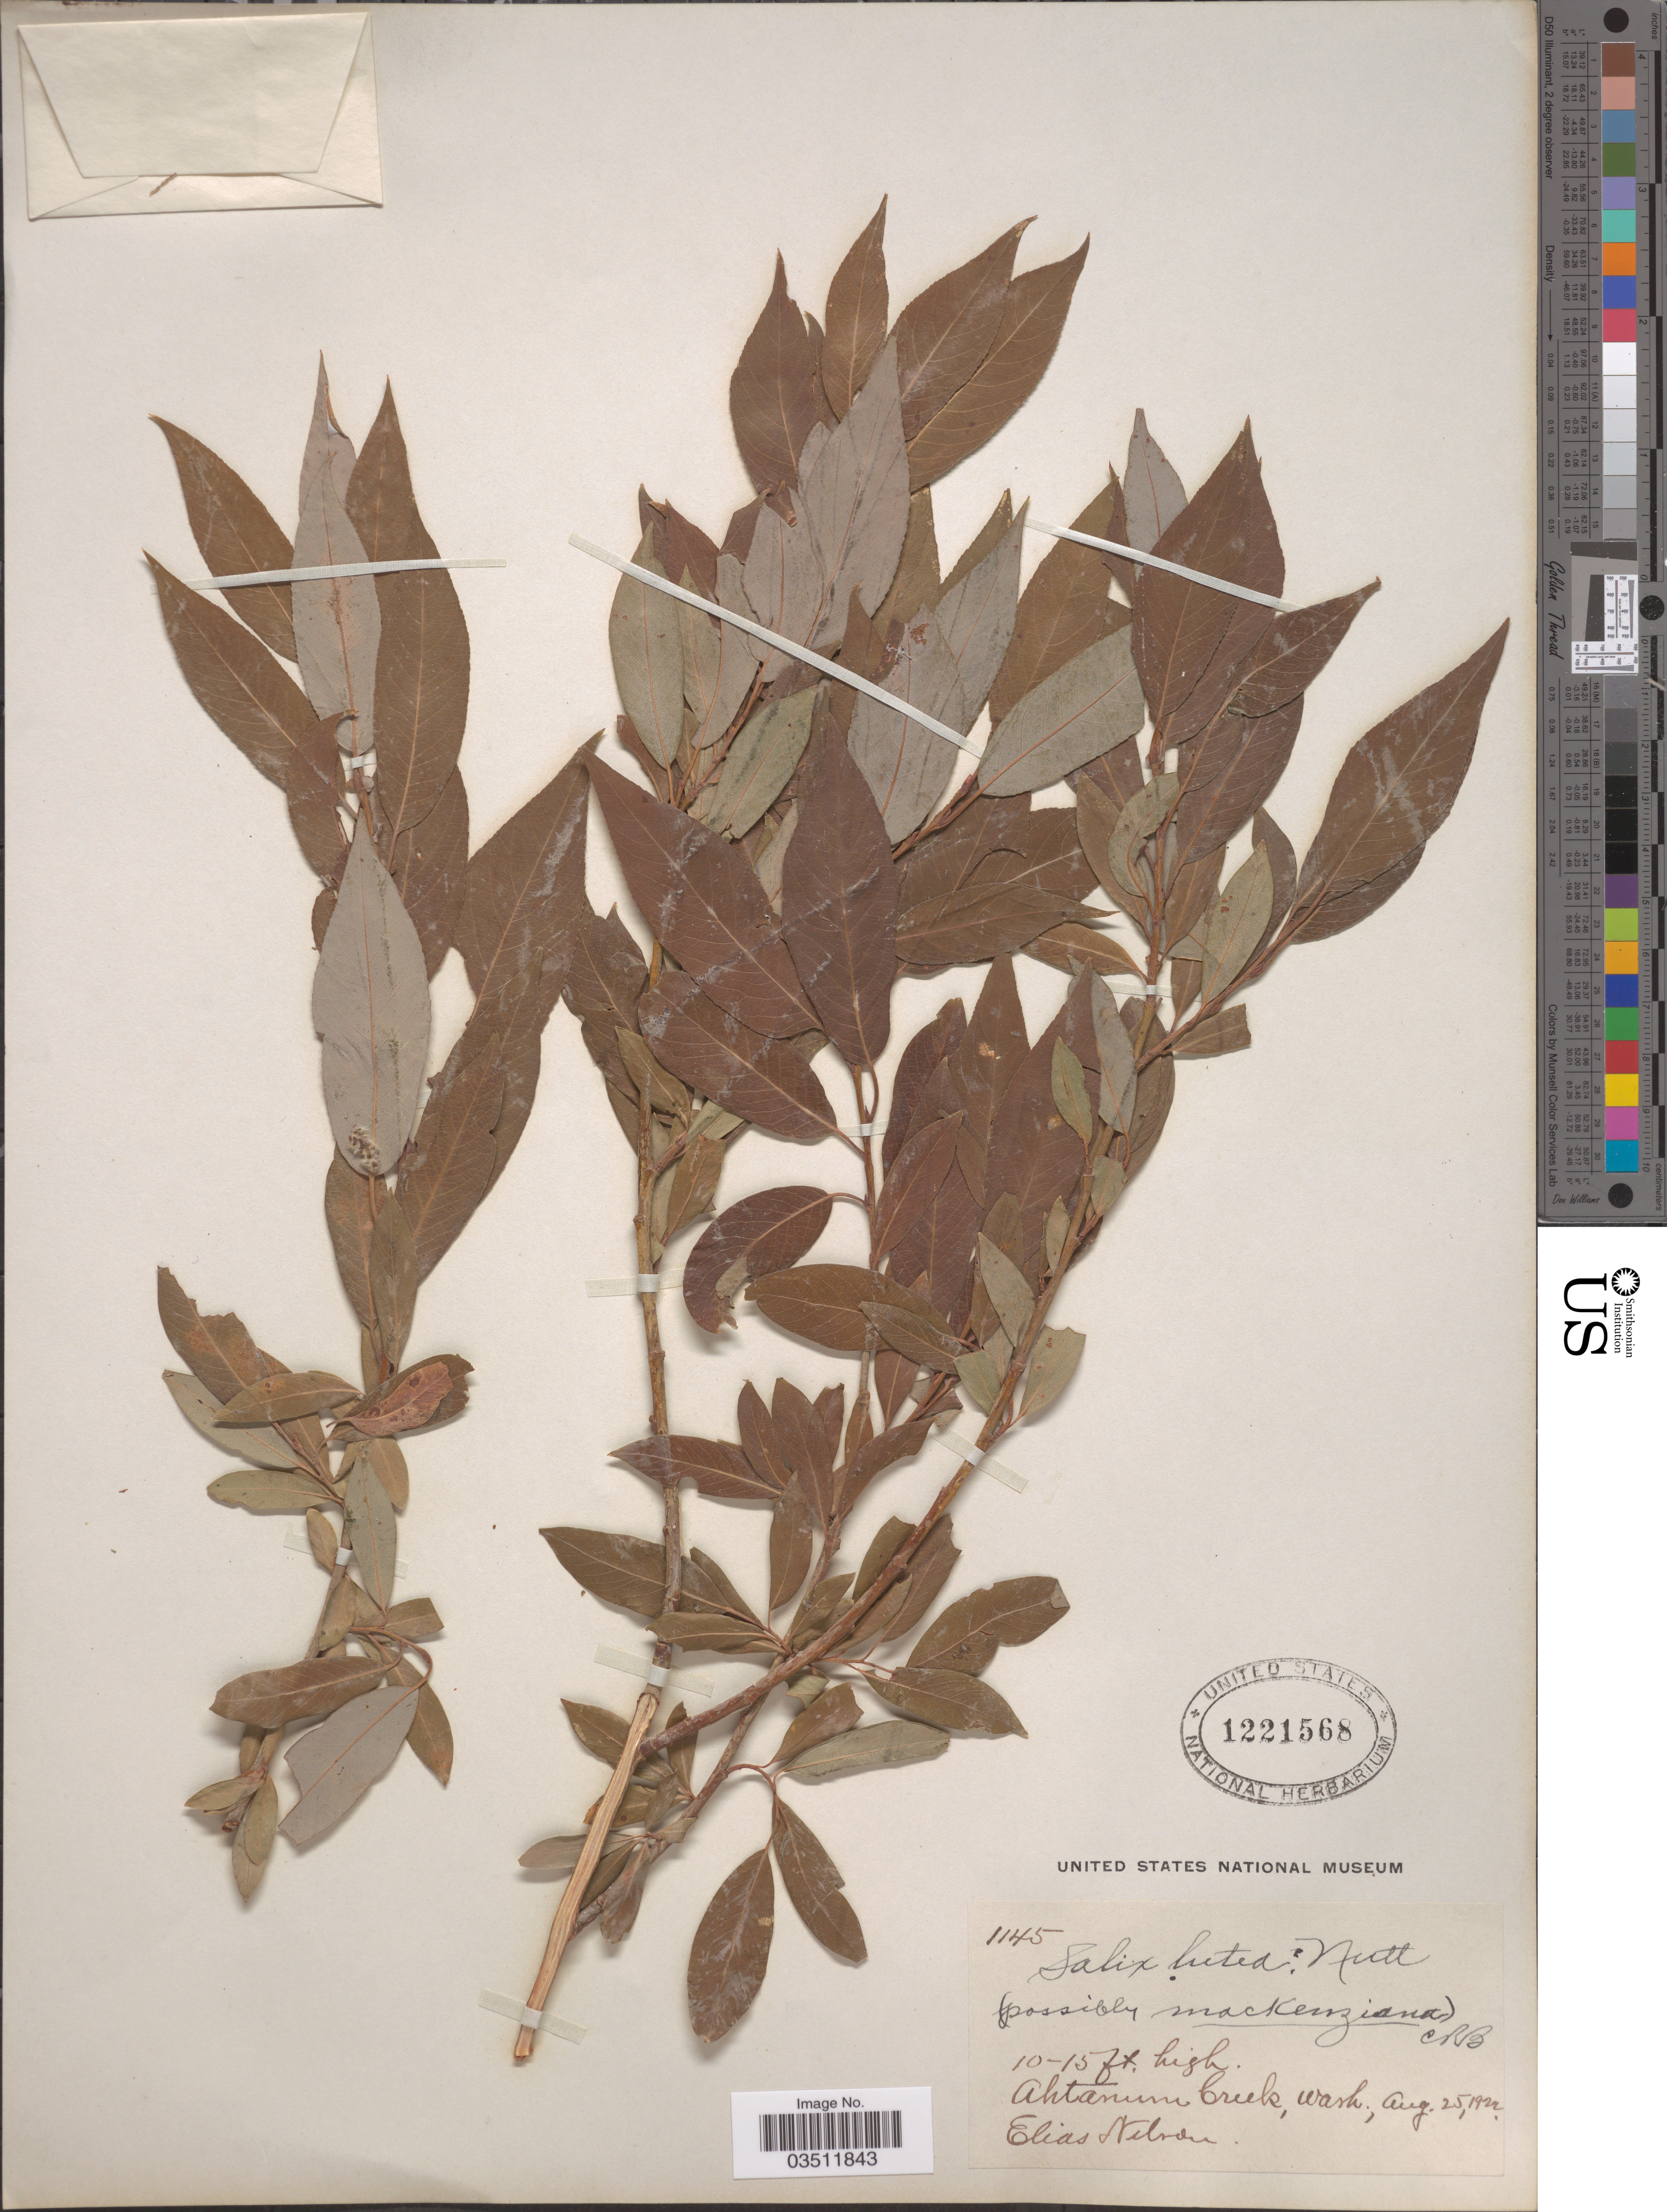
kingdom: Plantae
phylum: Tracheophyta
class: Magnoliopsida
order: Malpighiales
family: Salicaceae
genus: Salix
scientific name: Salix lutea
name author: Nutt.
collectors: E. Nelson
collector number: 1145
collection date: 1924-08-25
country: United States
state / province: Washington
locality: Ahtanum Creek.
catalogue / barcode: US 1221568